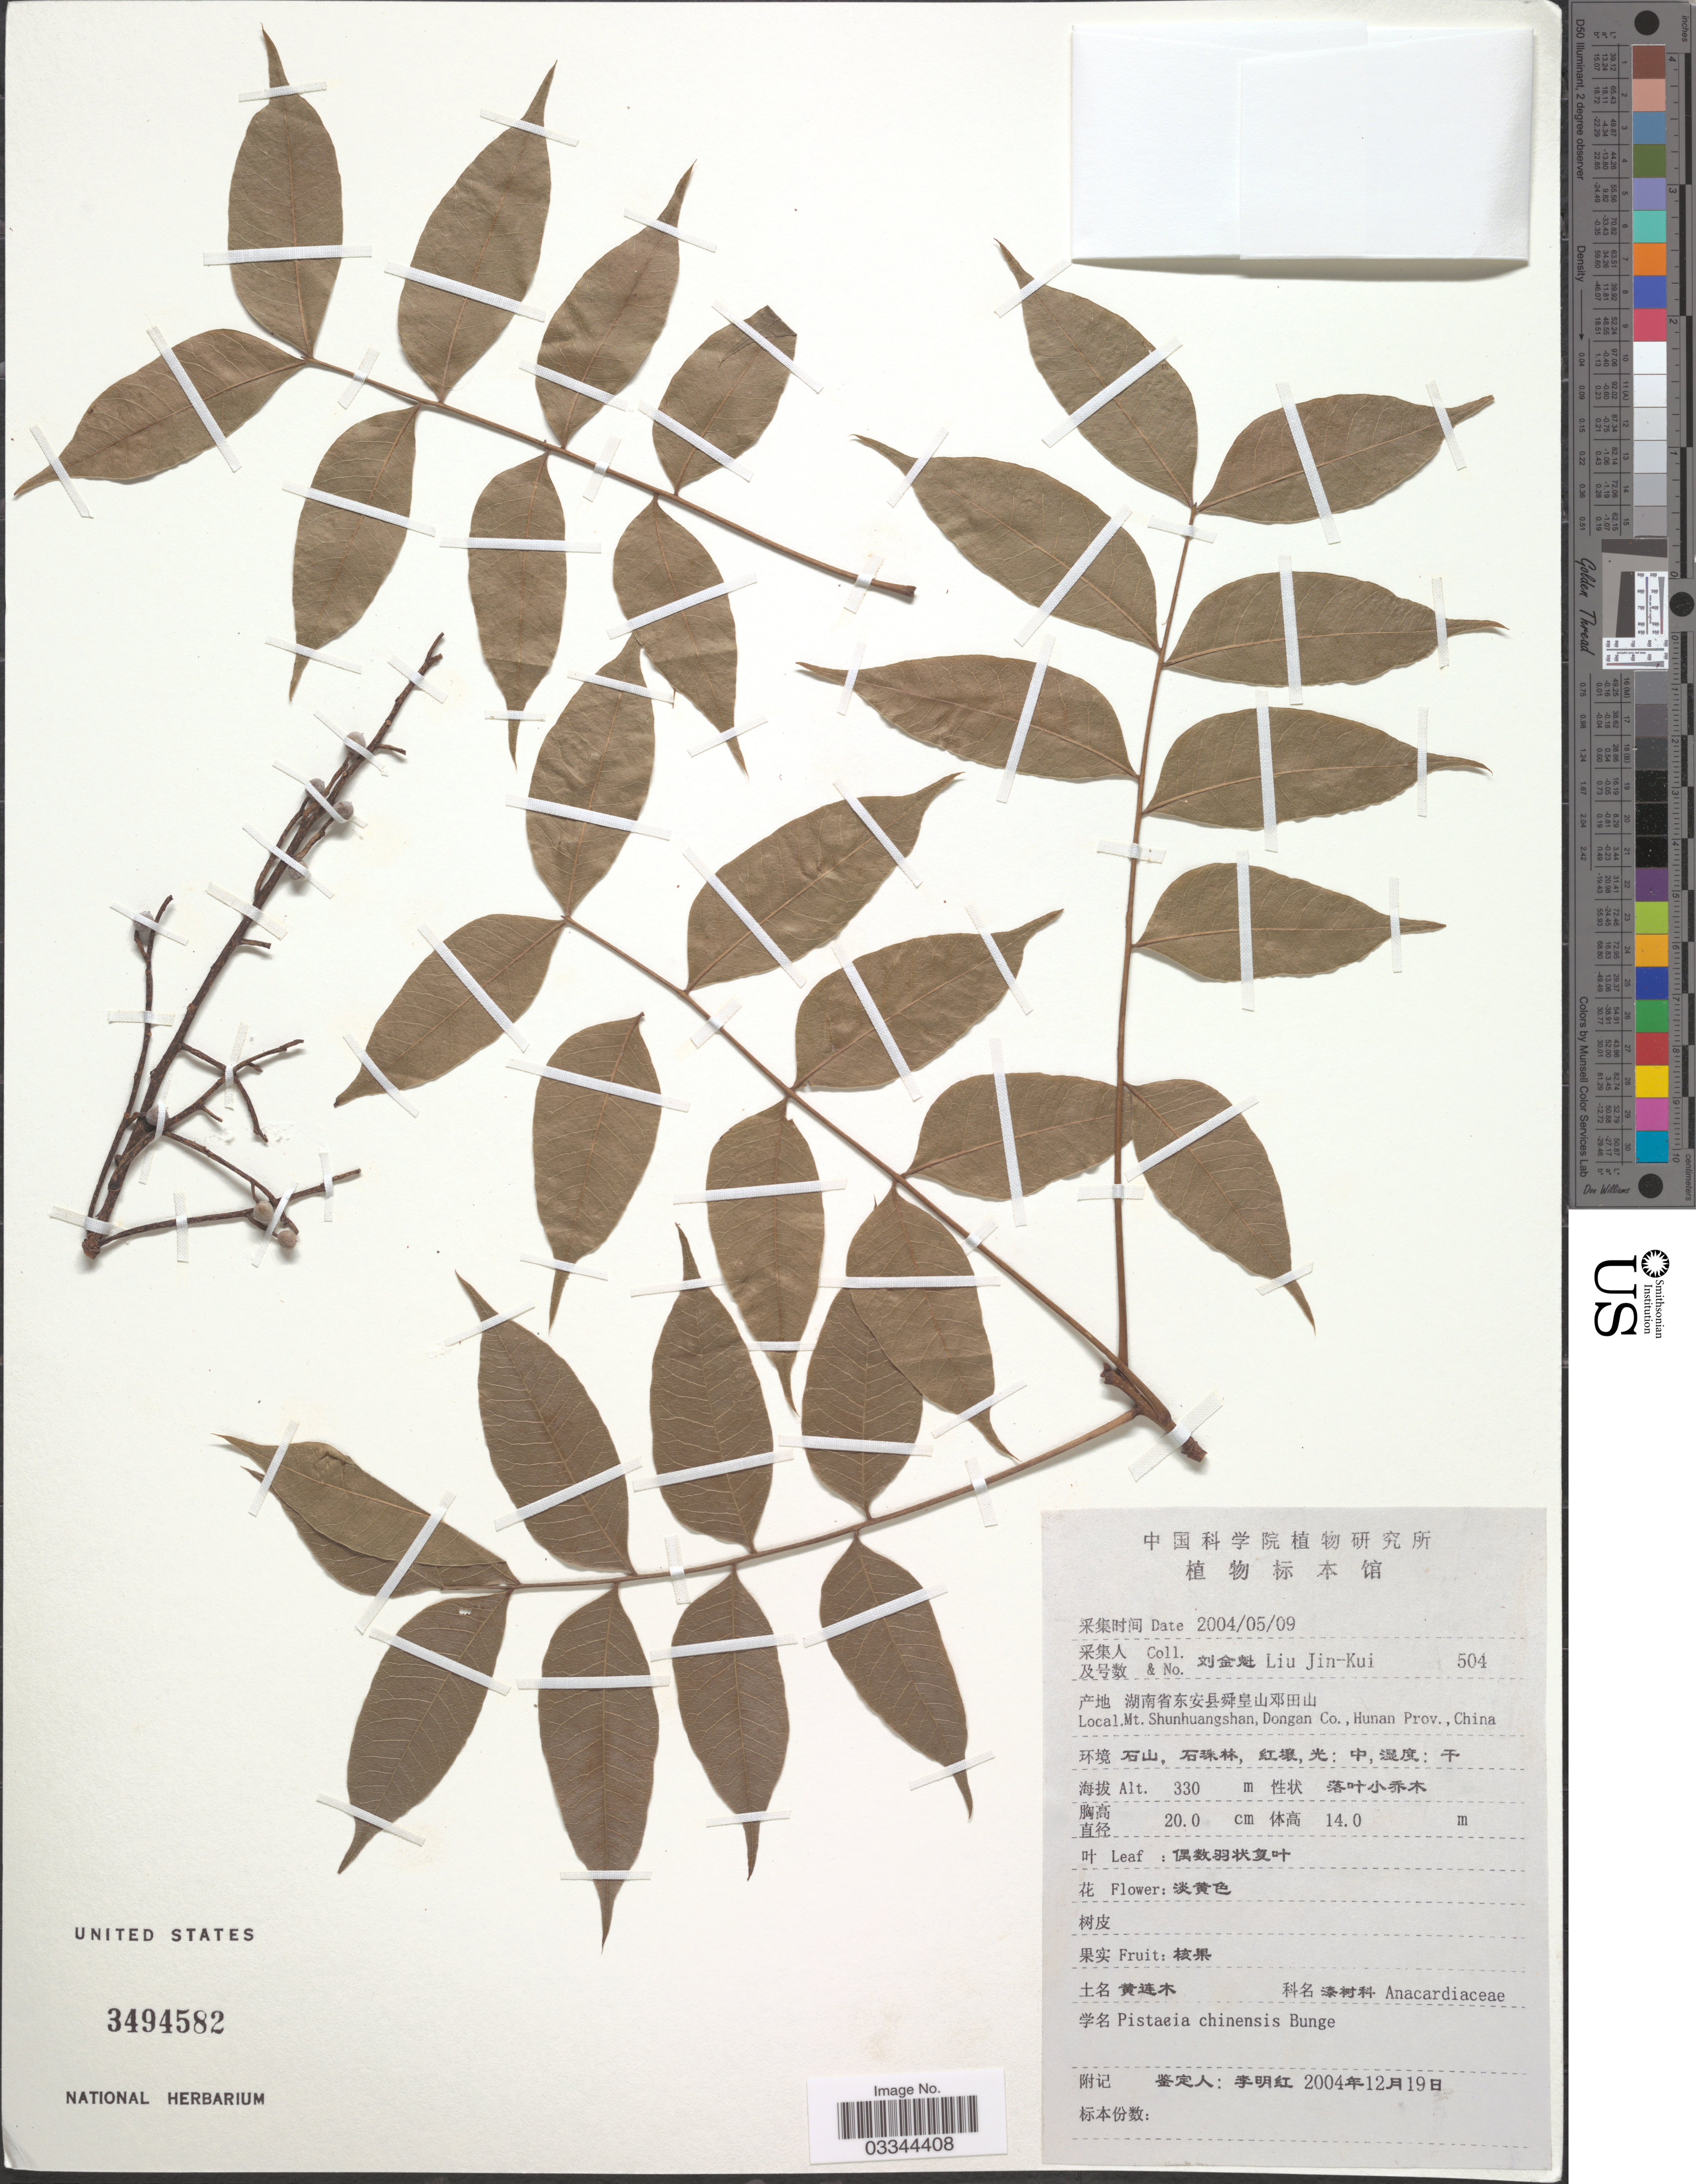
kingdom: Plantae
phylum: Tracheophyta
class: Magnoliopsida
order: Sapindales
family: Anacardiaceae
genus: Pistacia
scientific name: Pistacia chinensis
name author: Bunge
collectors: Liu Jin-Kui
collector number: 504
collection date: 2004-05-09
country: China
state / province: Hunan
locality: Mt. Shunhuangshan, Dongan Co.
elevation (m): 330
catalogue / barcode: US 3494582